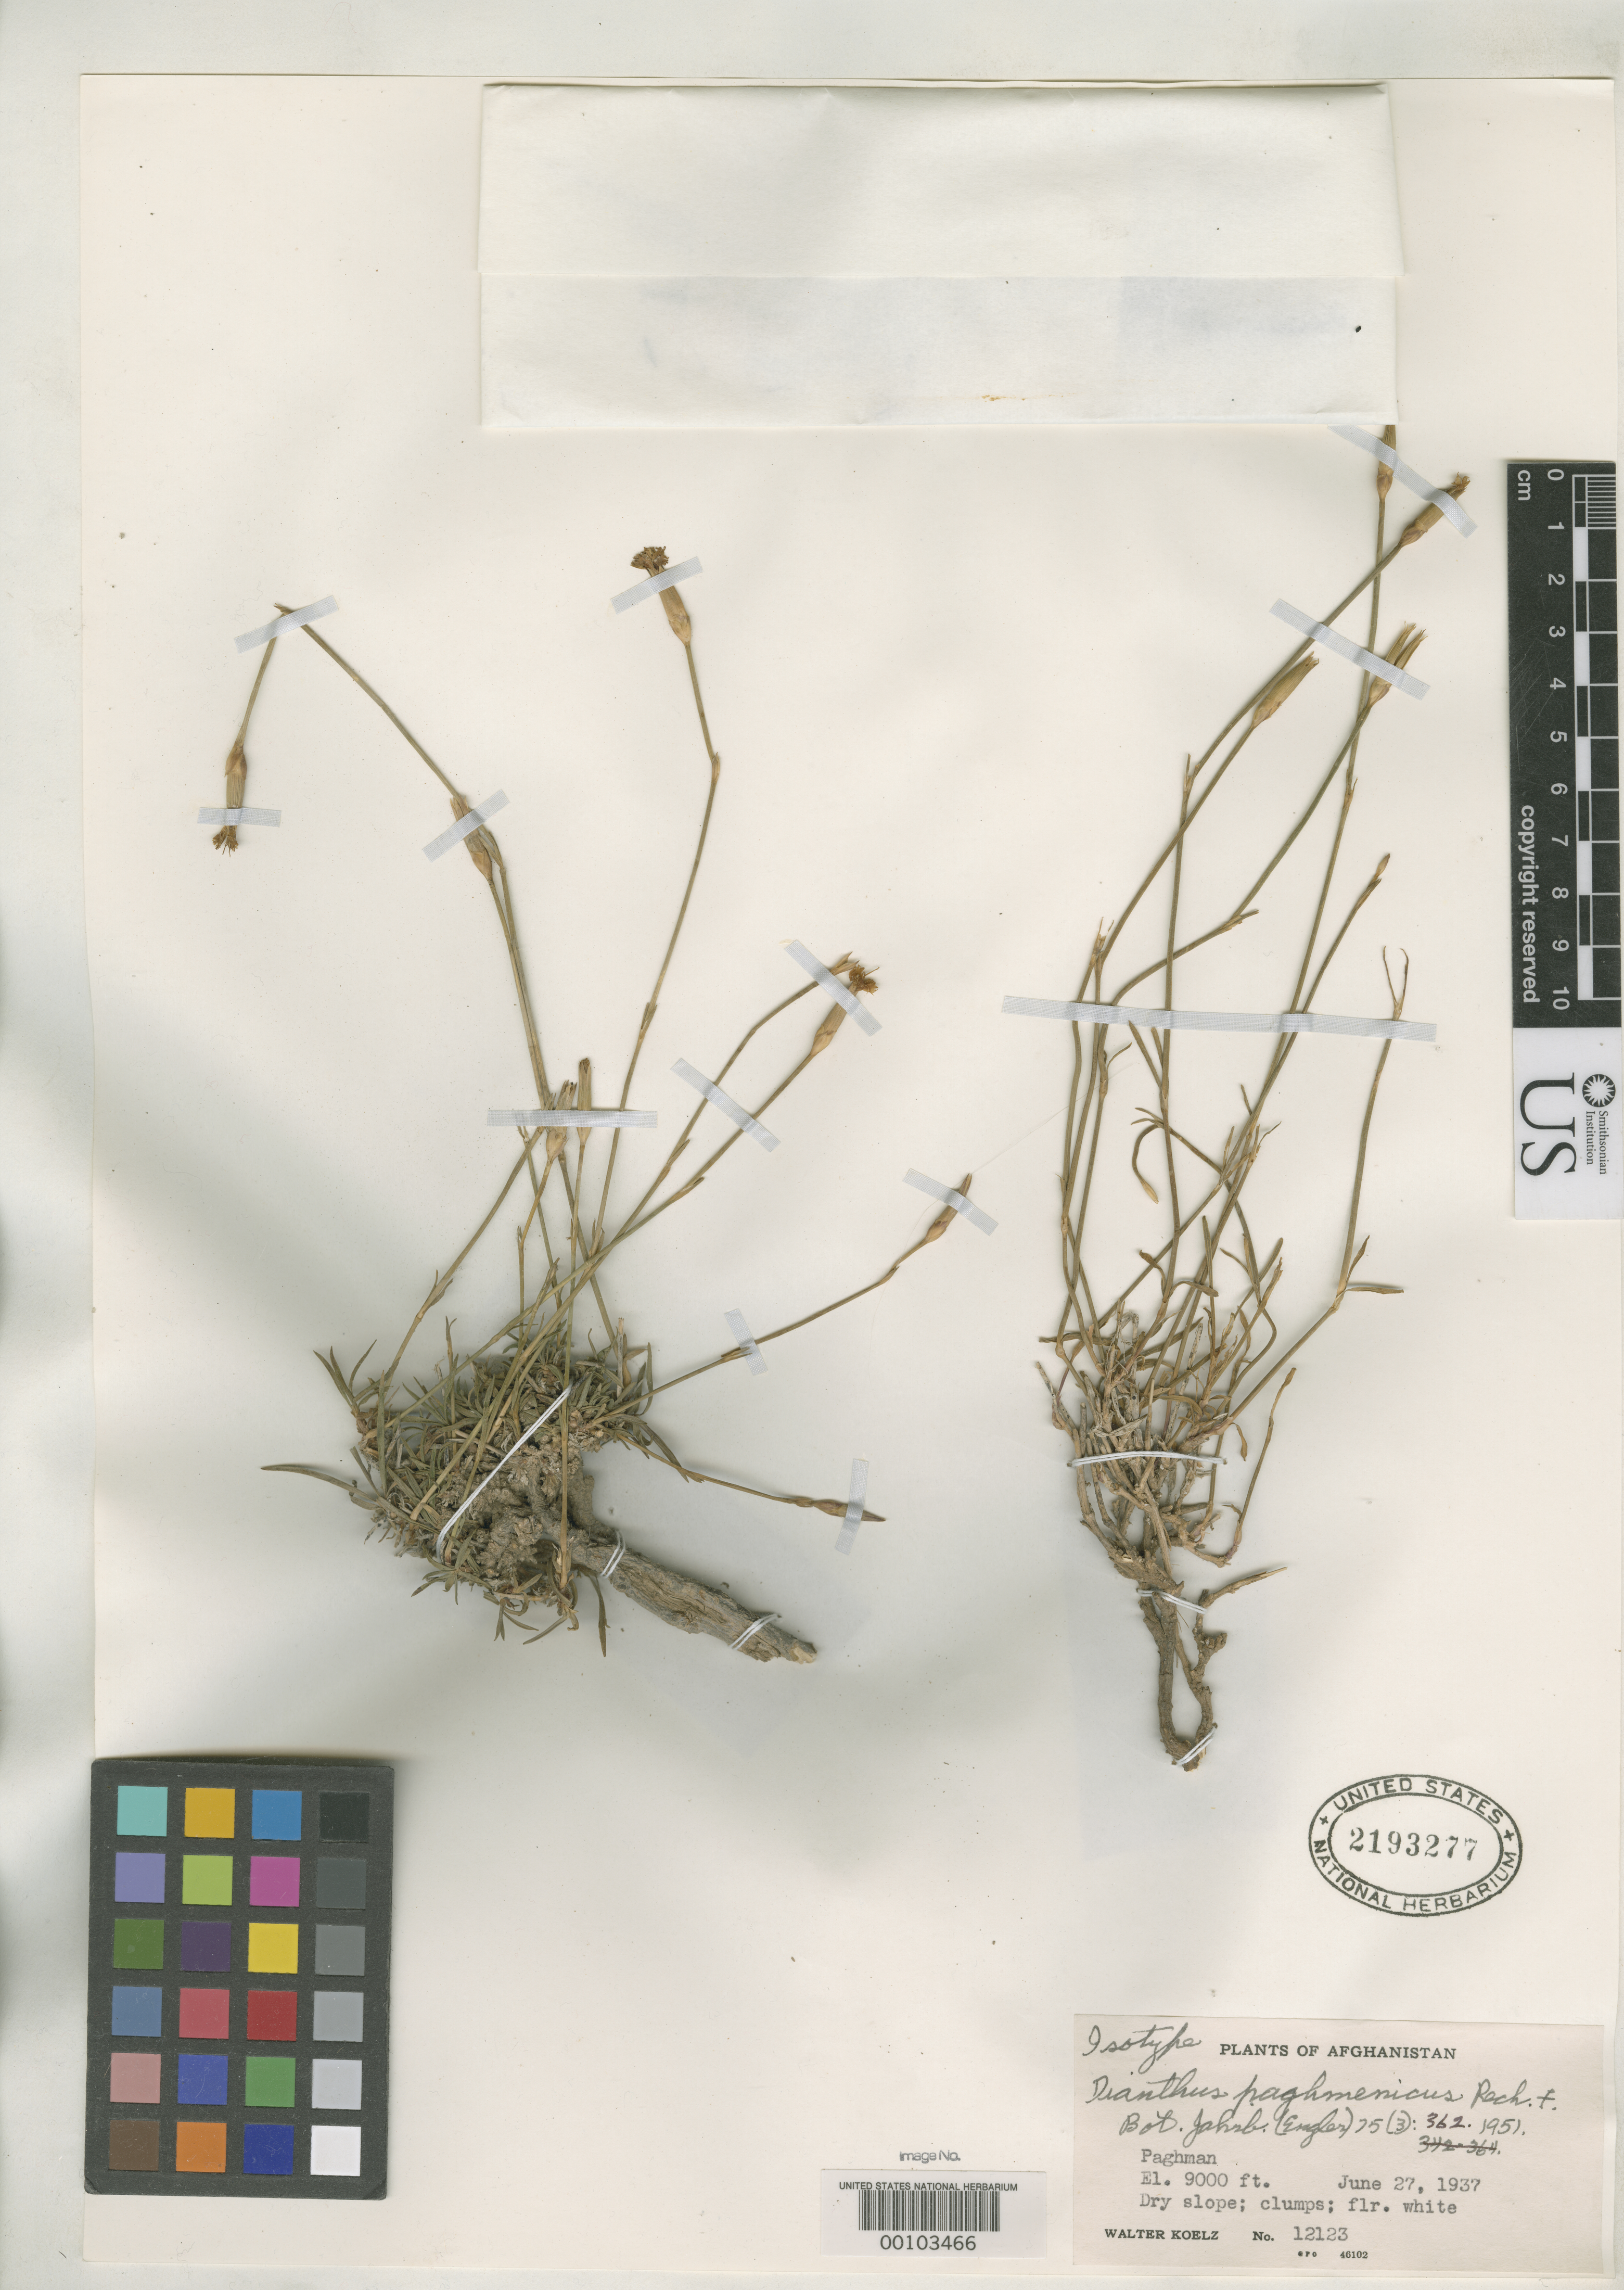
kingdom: Plantae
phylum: Tracheophyta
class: Magnoliopsida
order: Caryophyllales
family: Caryophyllaceae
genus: Dianthus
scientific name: Dianthus paghmanicus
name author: Rech. f.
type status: Isotype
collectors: W. N. Koelz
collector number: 12123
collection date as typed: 27 Jun 1937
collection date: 1937-06-27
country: Afghanistan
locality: Paghman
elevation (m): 2743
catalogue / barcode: US 2193277